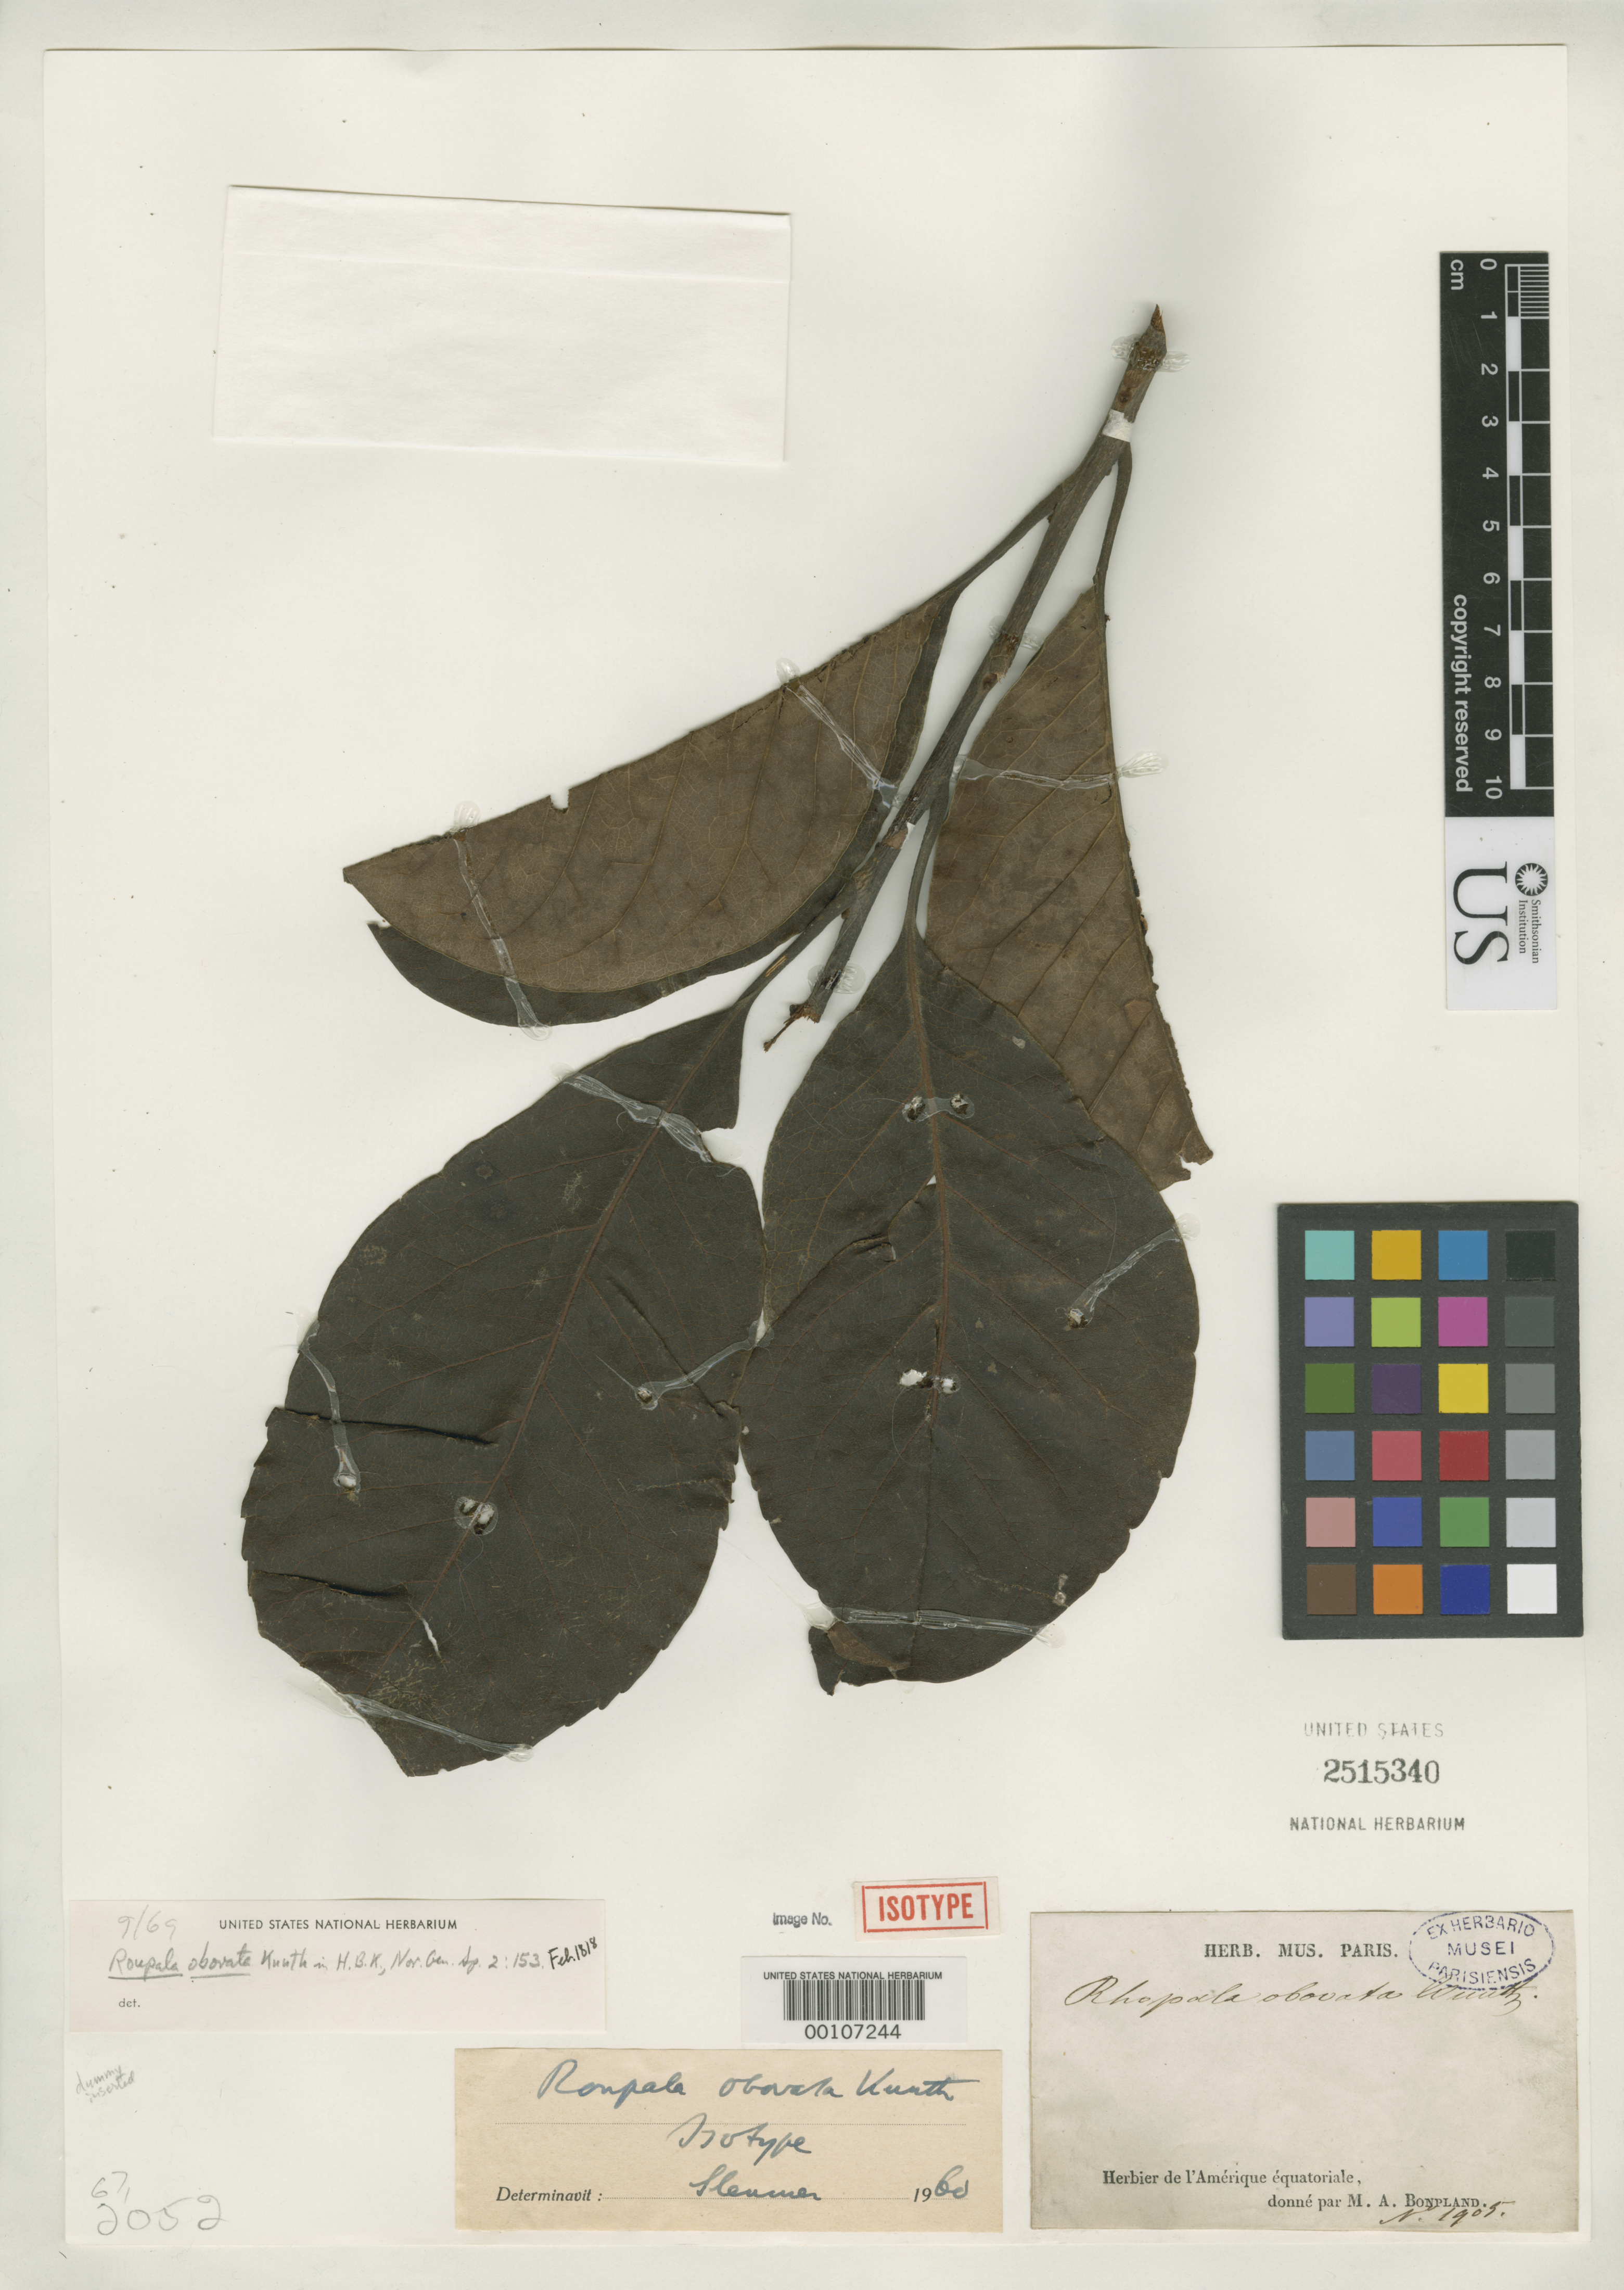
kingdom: Plantae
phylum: Tracheophyta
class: Magnoliopsida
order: Proteales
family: Proteaceae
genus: Roupala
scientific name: Roupala obovata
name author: Kunth in Kunth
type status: Isotype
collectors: A. J. A. Bonpland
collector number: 1905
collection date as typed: Oct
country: Colombia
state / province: Cauca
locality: Quilichao and Popayan.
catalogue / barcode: US 2515340